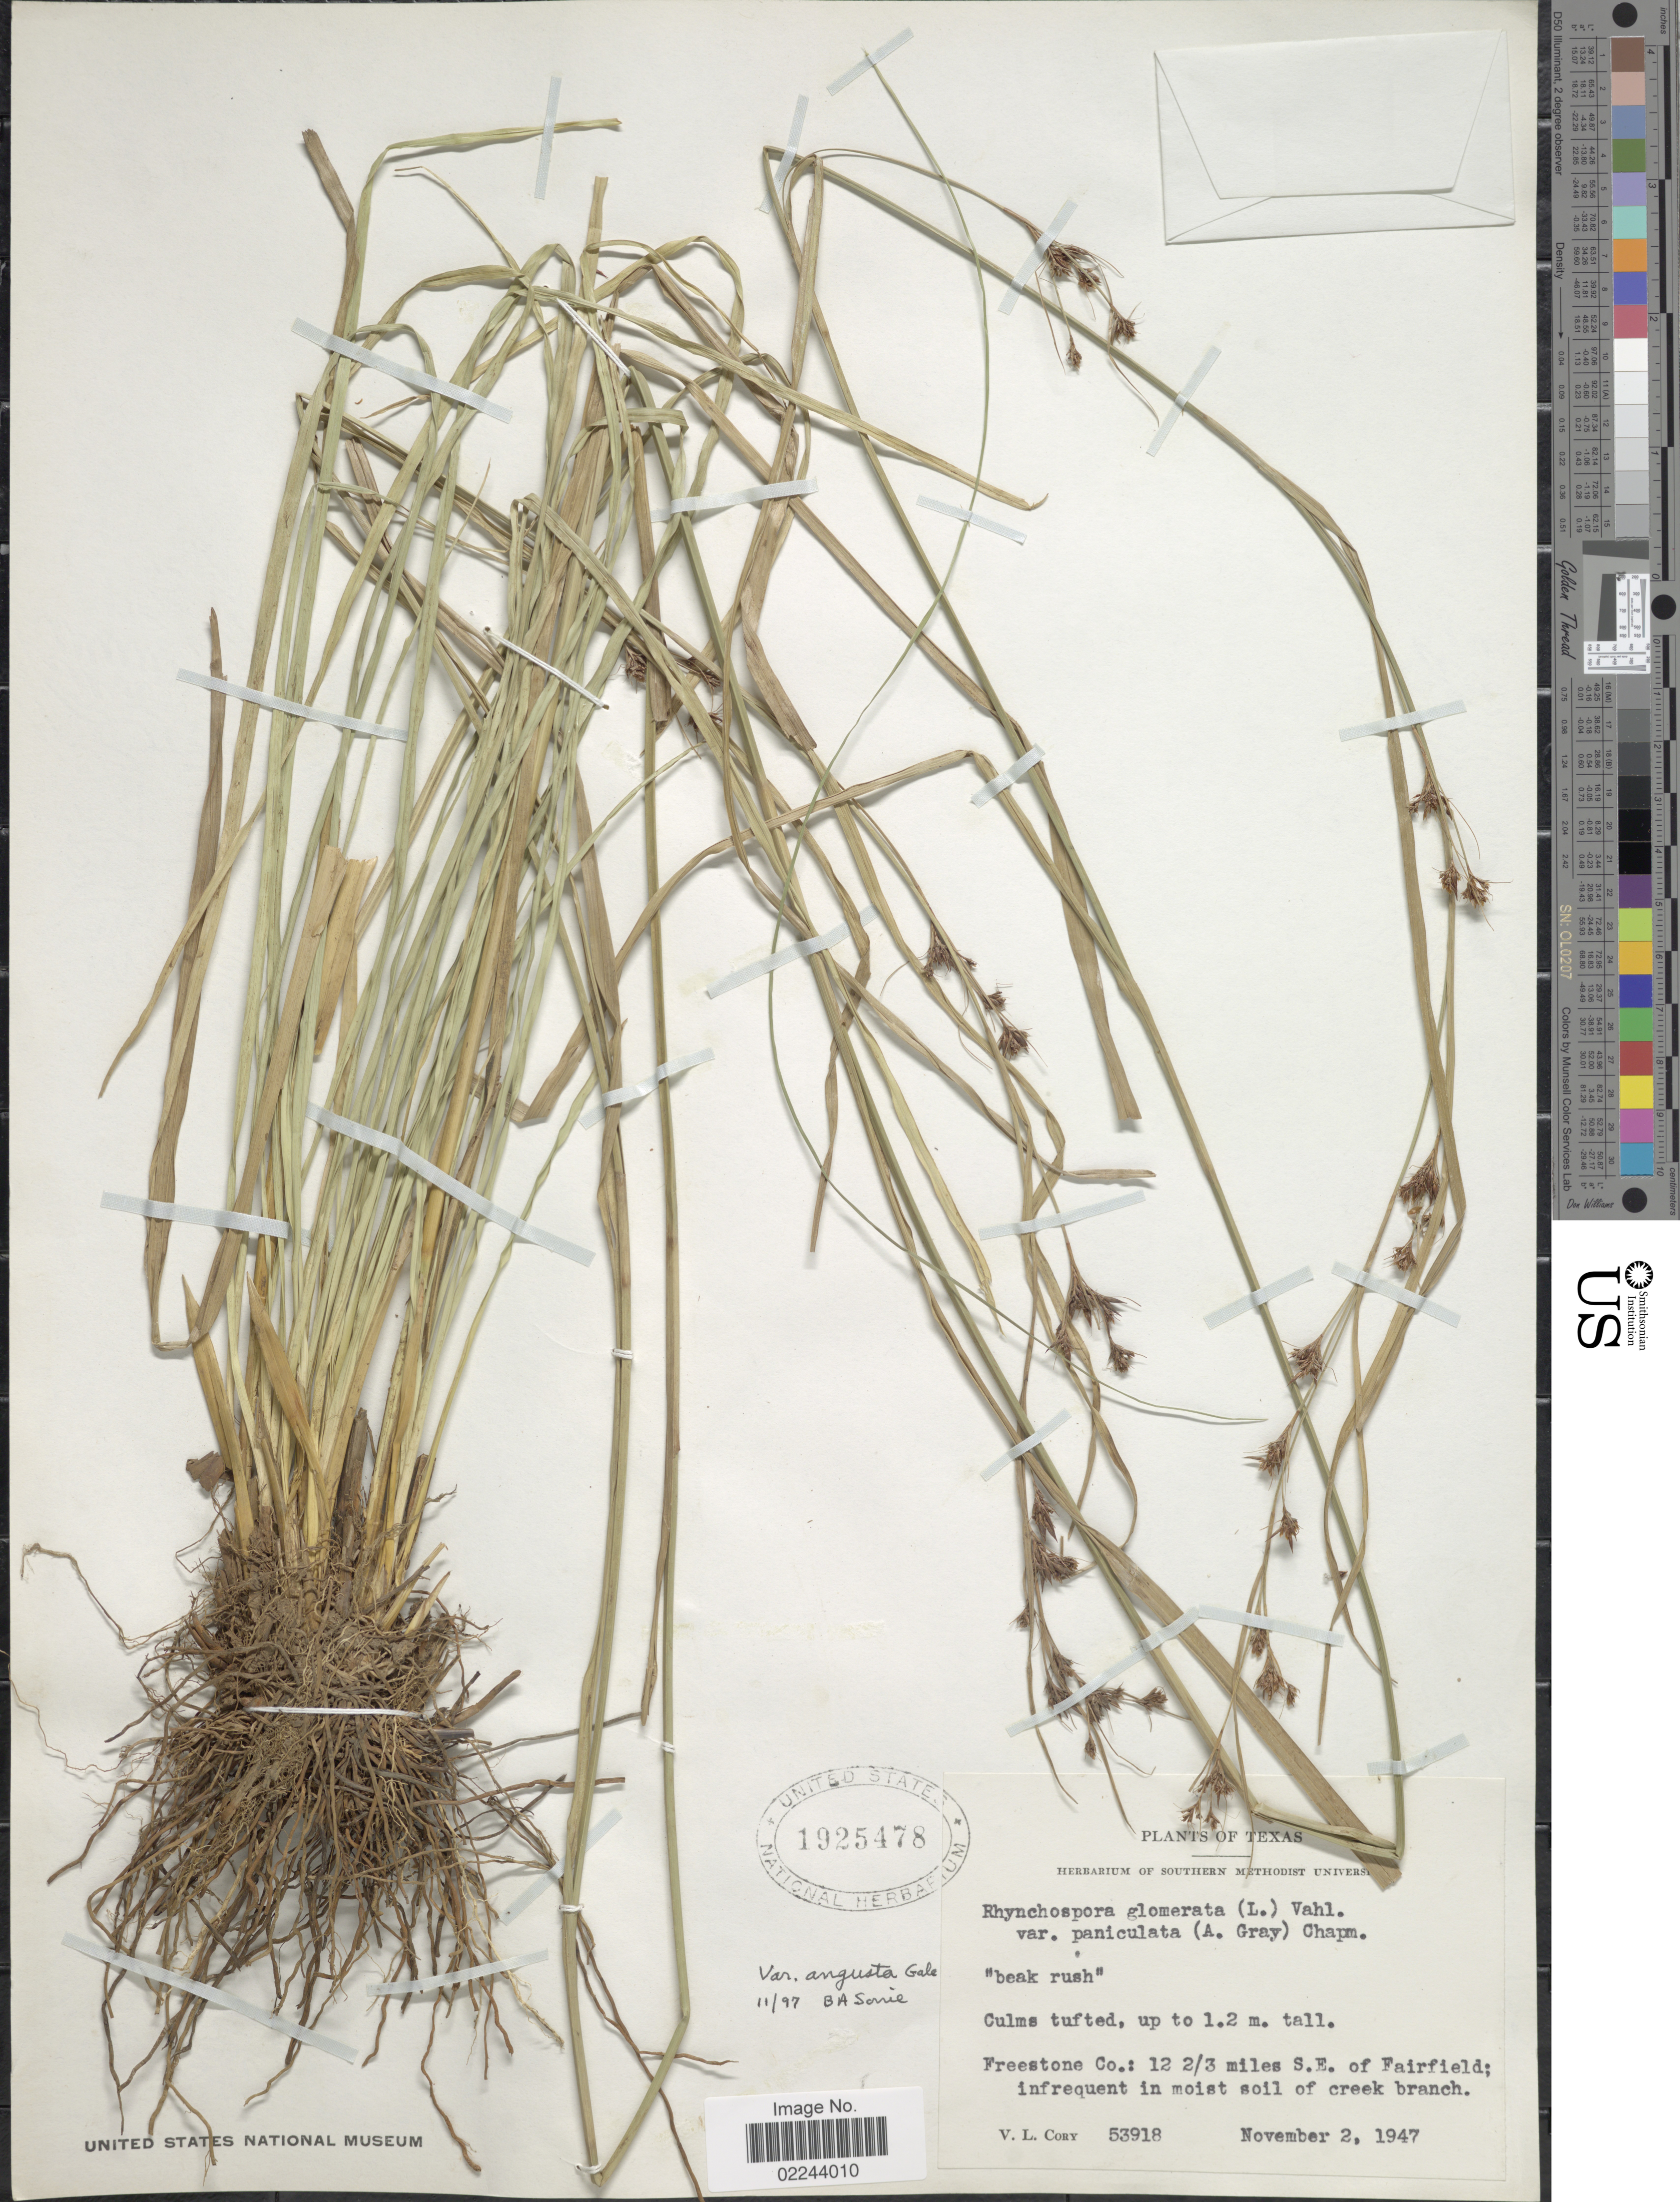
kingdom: Plantae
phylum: Tracheophyta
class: Liliopsida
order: Poales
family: Cyperaceae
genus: Rhynchospora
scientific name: Rhynchospora glomerata var. angusta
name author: Gale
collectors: V. Cory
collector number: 53918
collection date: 1947-11-02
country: United States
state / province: Texas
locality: Freestone Co, 12 2/3 miles S.E. of Fairfield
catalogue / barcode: US 1925478